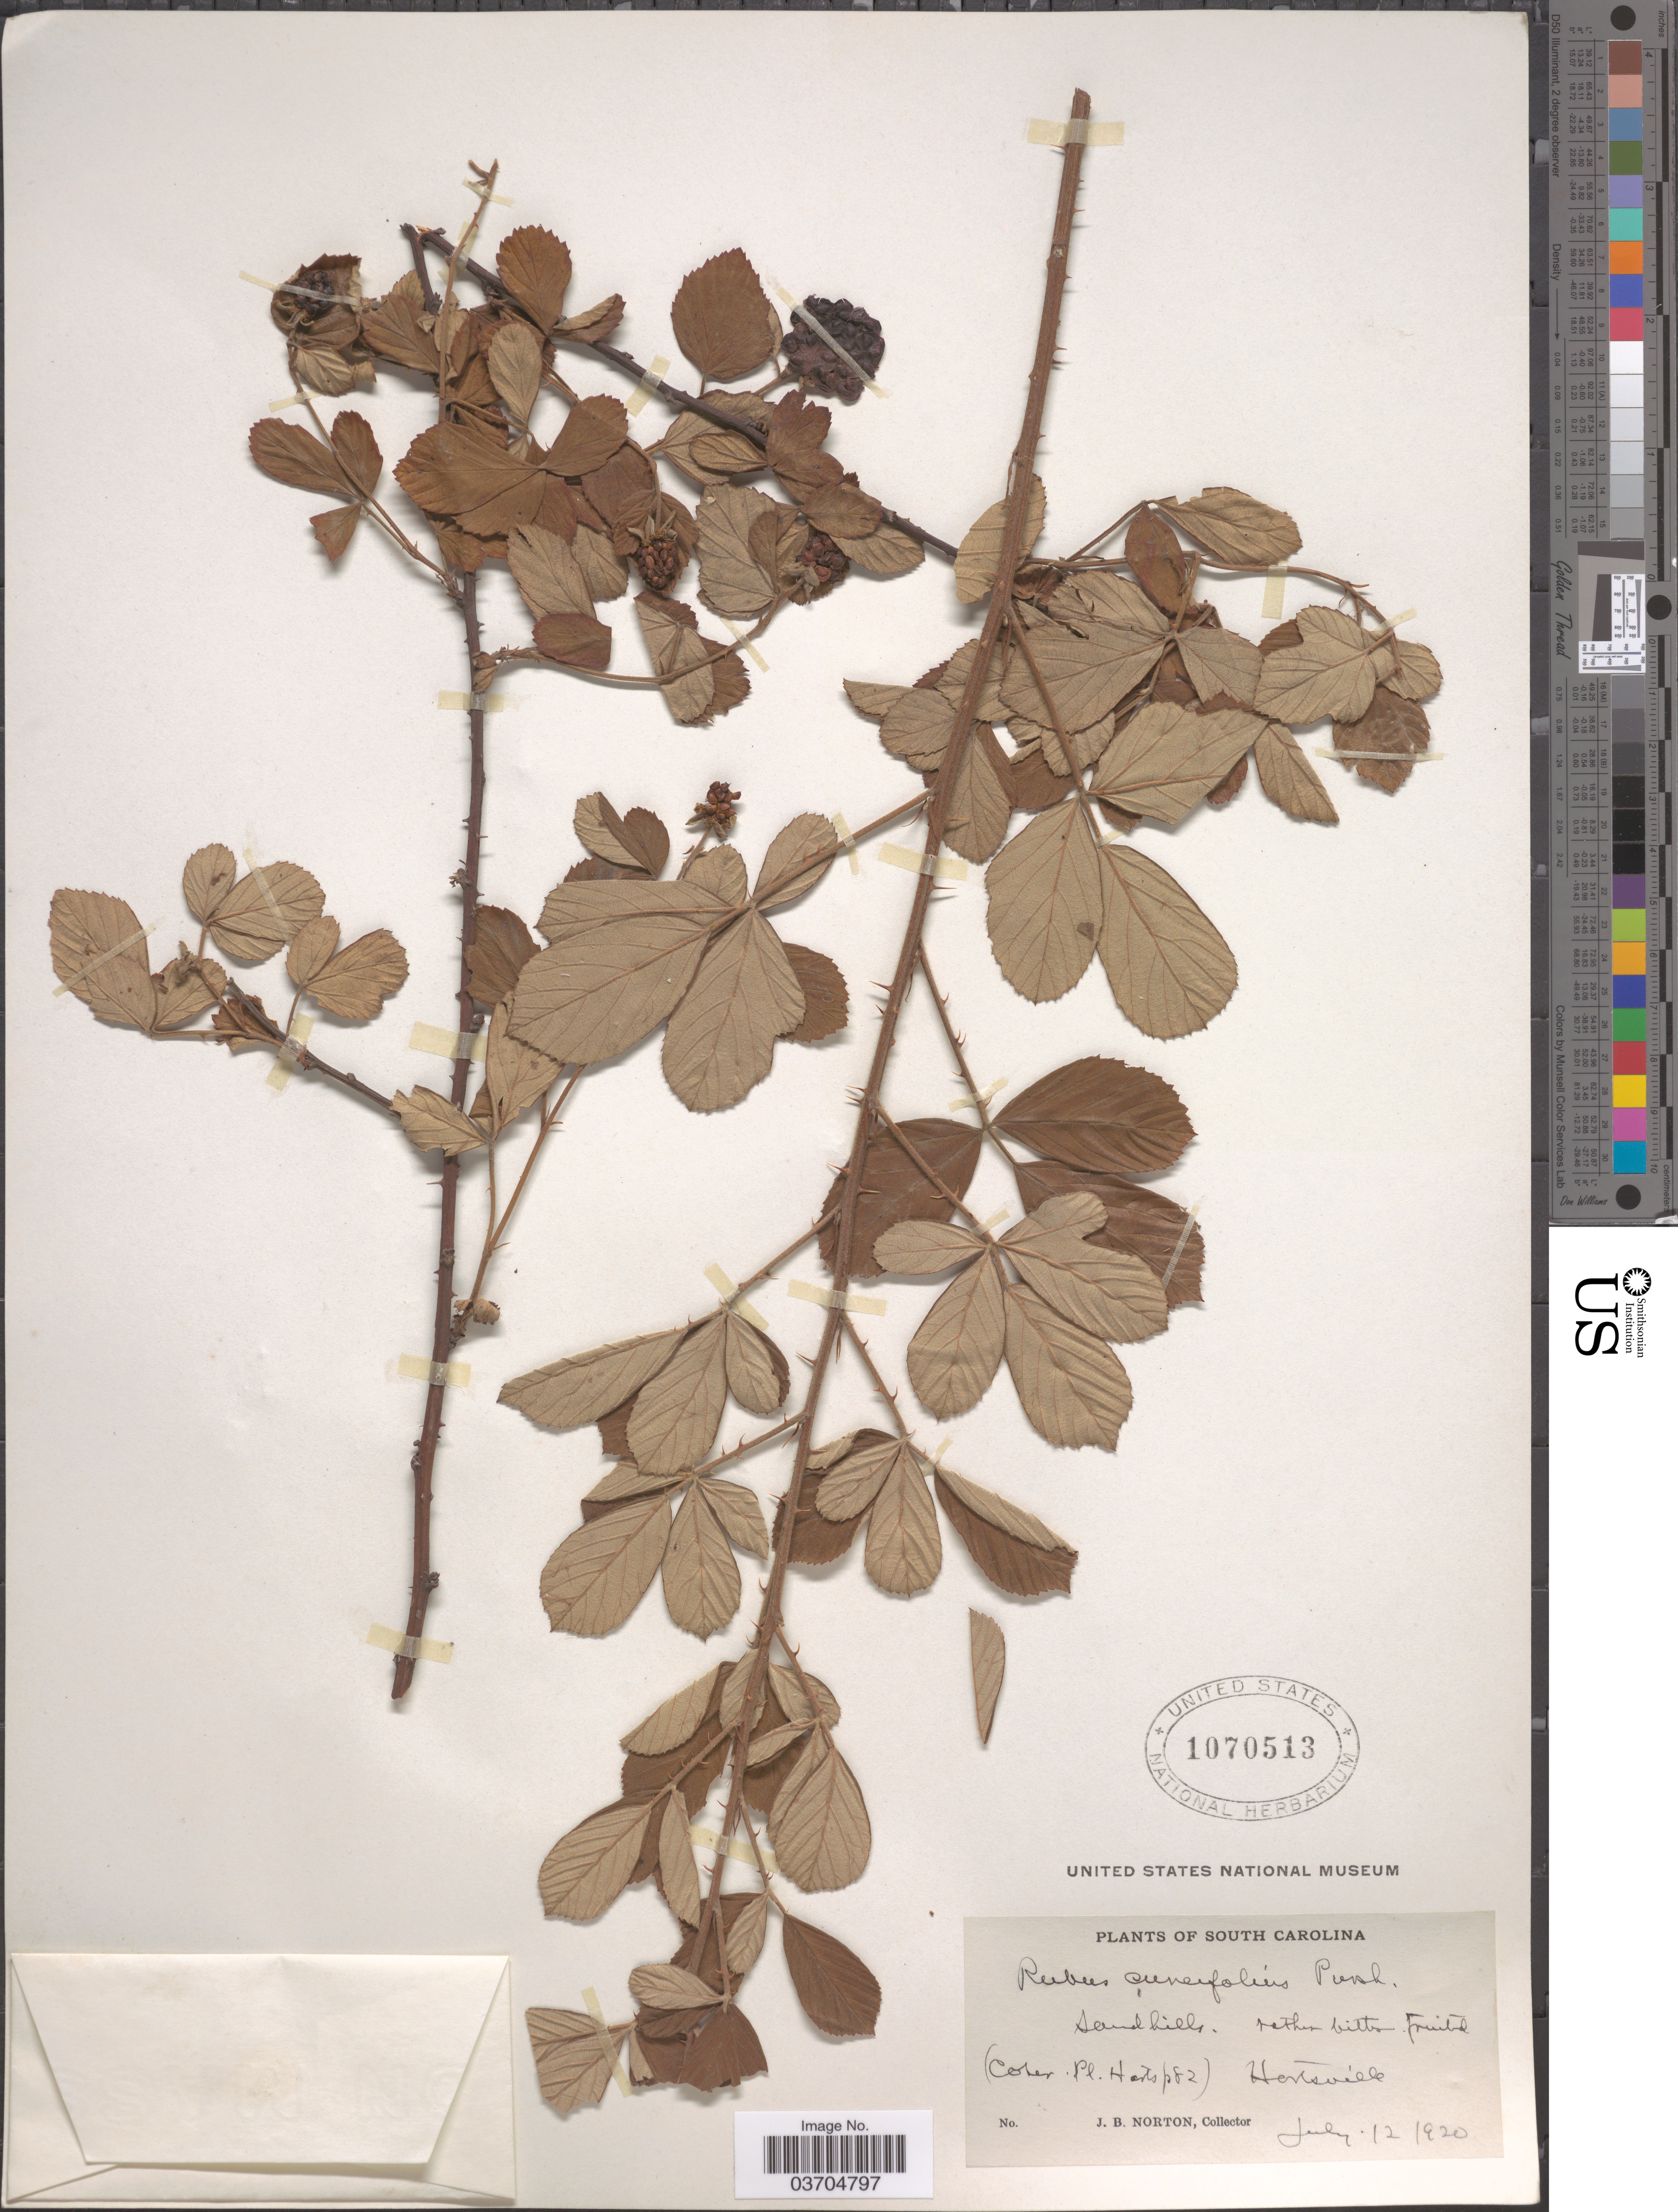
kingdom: Plantae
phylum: Tracheophyta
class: Magnoliopsida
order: Rosales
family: Rosaceae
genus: Rubus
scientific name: Rubus cuneifolius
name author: Pursh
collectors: J. B. Norton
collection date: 1920-07-12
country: United States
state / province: South Carolina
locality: Hartsville.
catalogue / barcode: US 1070513